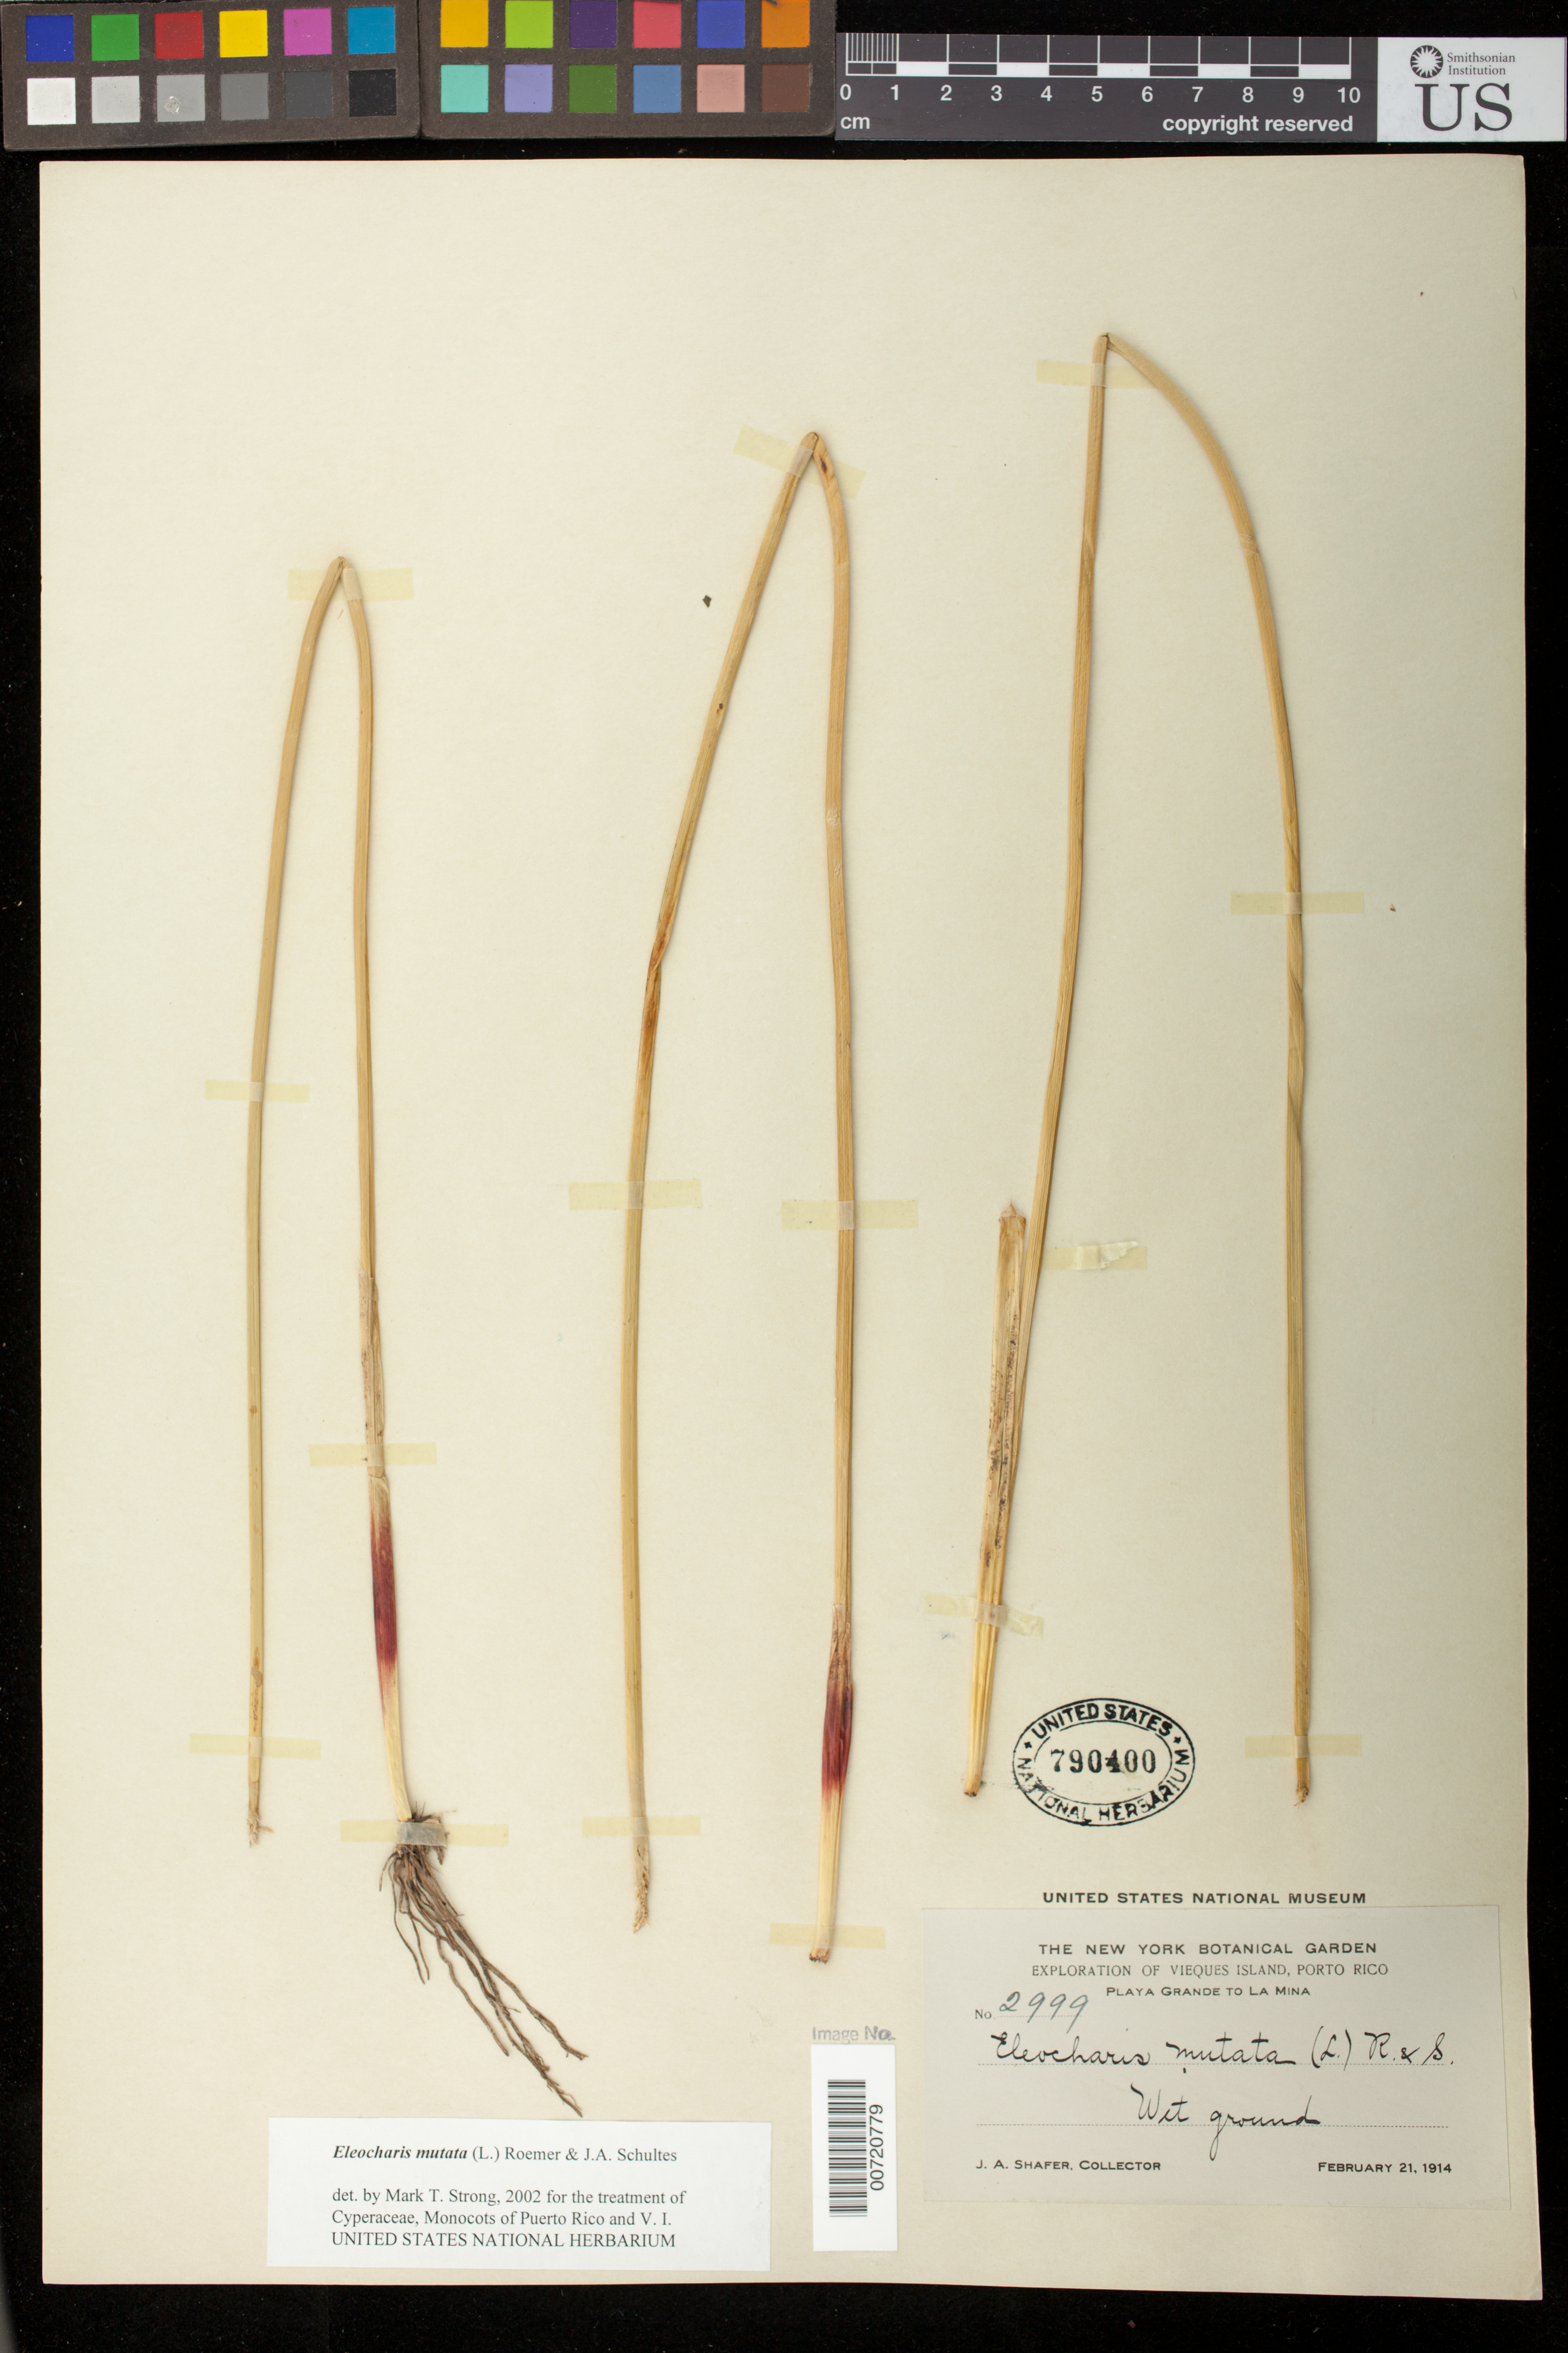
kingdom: Plantae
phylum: Tracheophyta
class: Liliopsida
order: Poales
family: Cyperaceae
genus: Eleocharis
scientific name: Eleocharis mutata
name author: (L.) Roem. & Schult.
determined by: Strong, M. T., (US), Smithsonian Institution - National Museum of Natural History (UNITED STATES)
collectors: J. A. Shafer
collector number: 2999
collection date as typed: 21 Feb 1914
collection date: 1914-02-21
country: Puerto Rico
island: Vieques I.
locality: Vieques Island: Playa Grande to La Mina.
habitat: Wet ground.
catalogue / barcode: US 790400